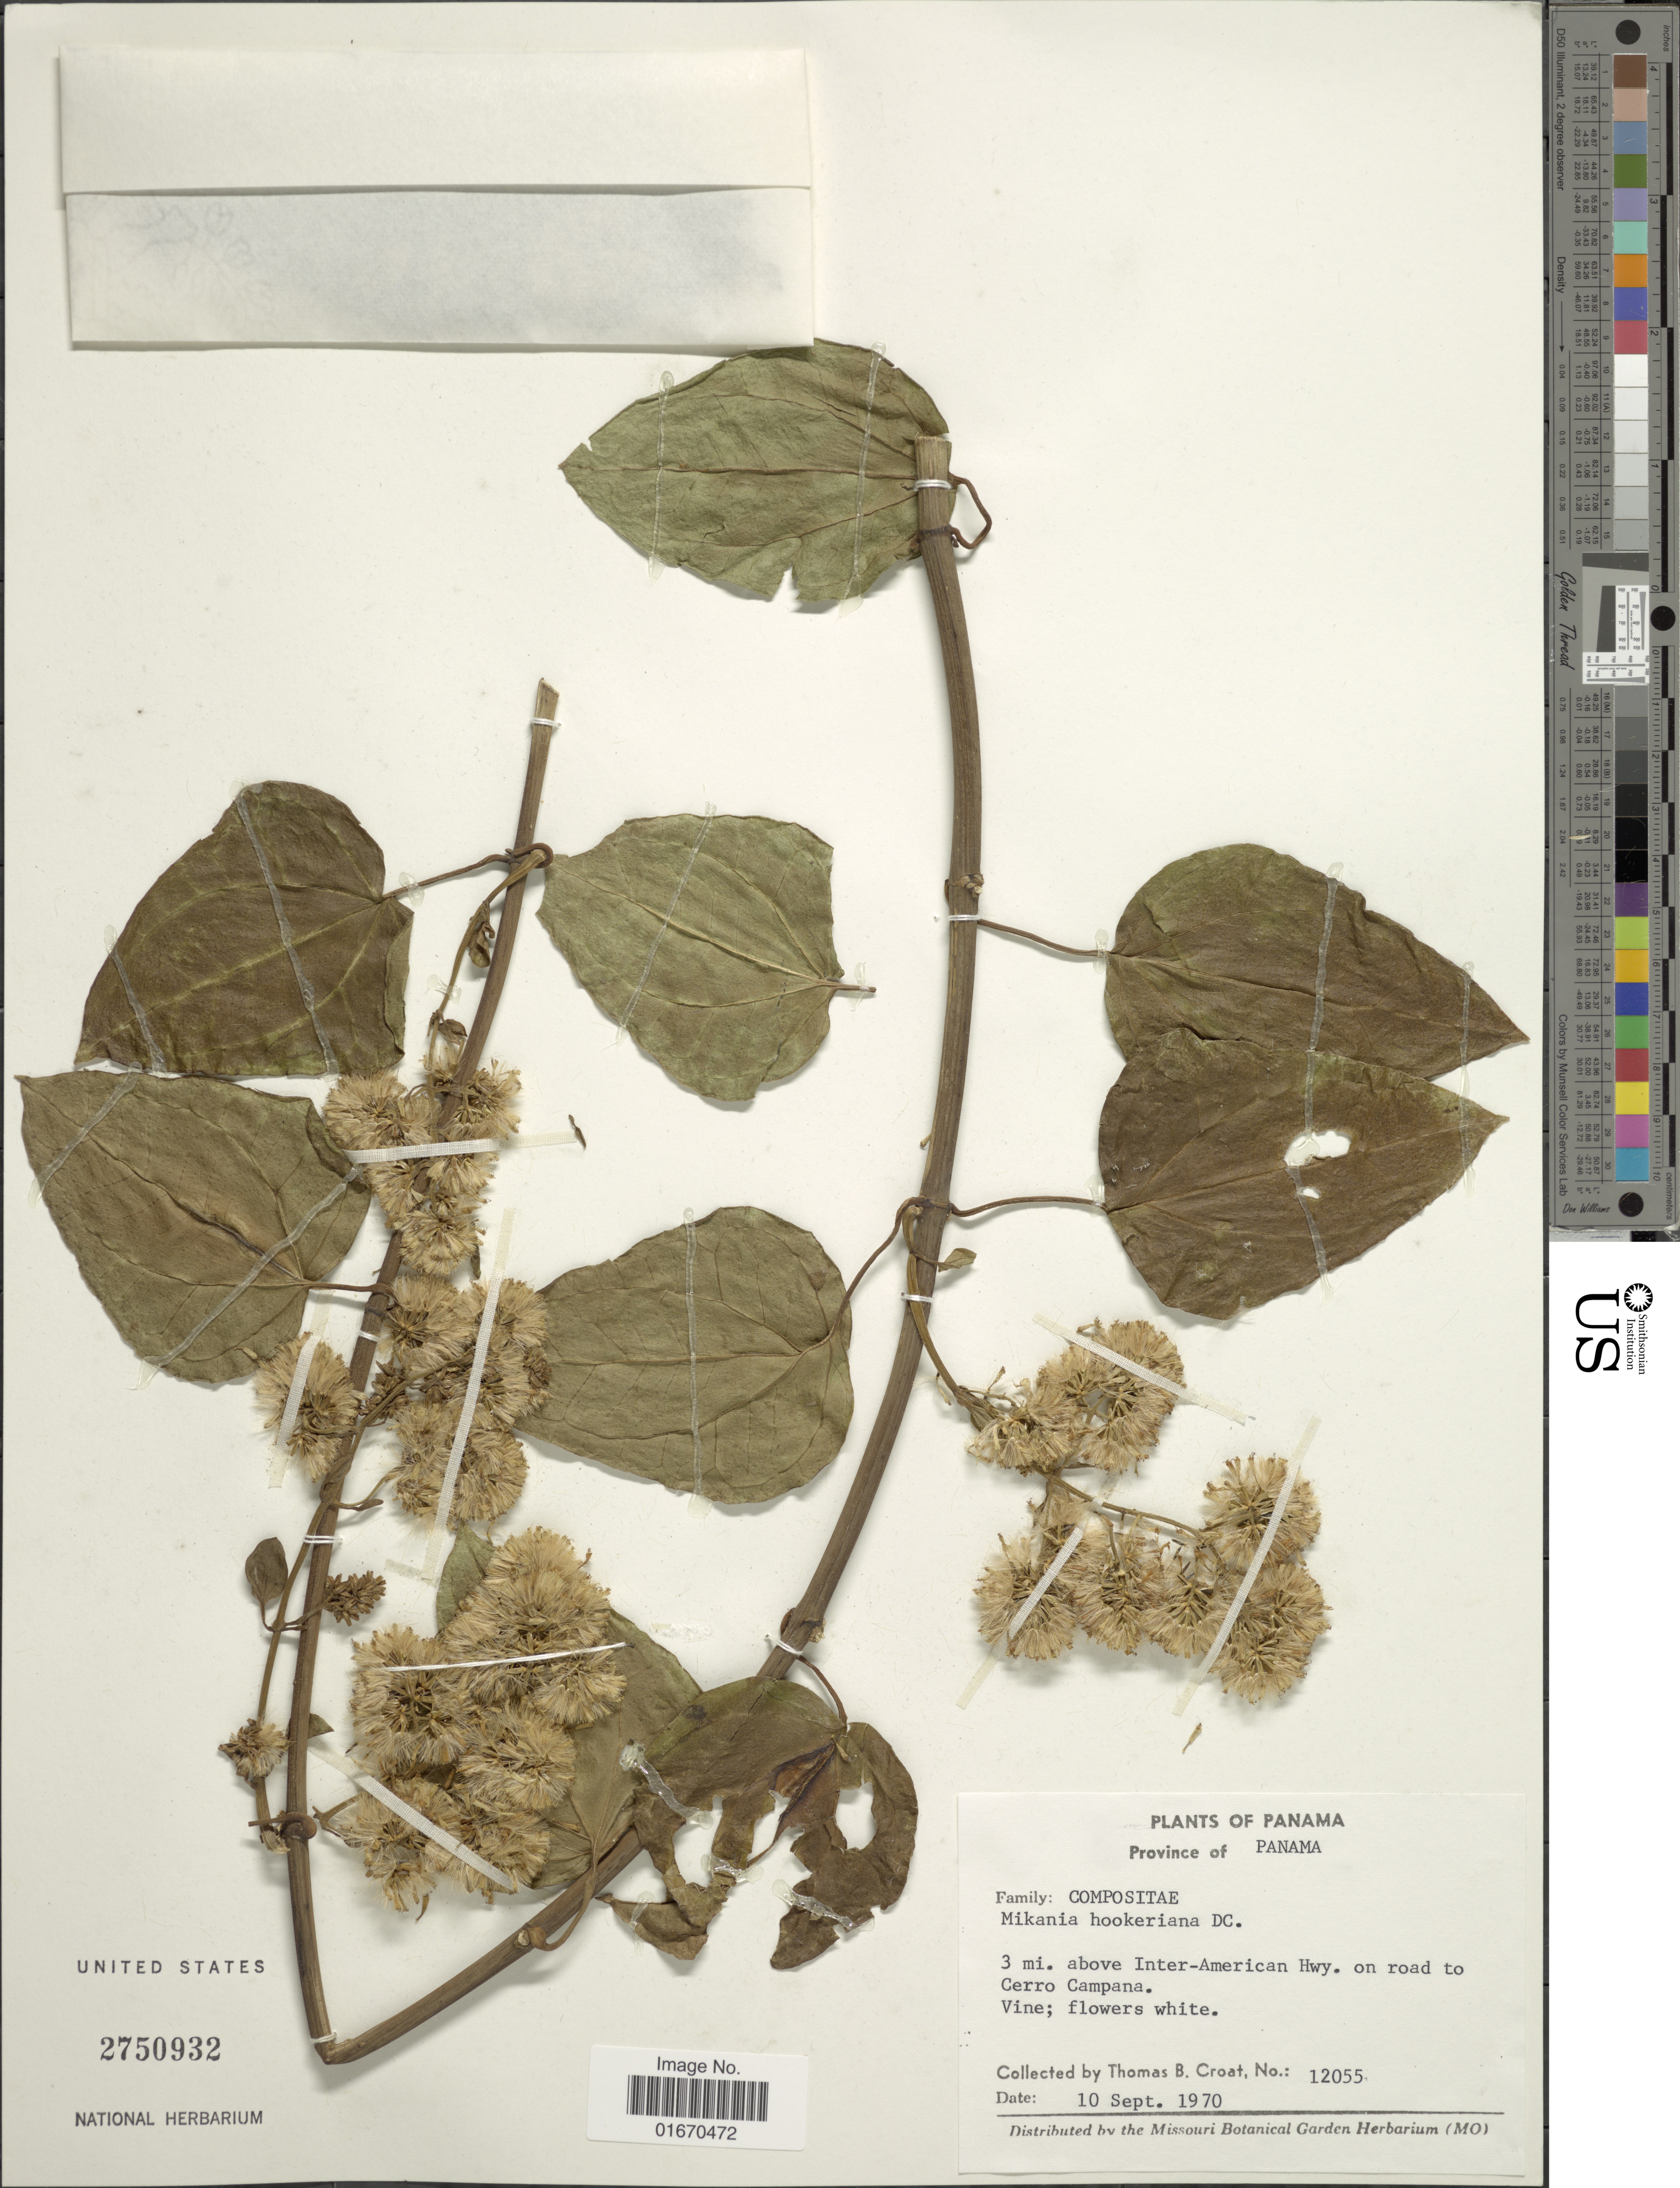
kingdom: Plantae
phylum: Tracheophyta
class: Magnoliopsida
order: Asterales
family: Asteraceae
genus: Mikania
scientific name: Mikania hookeriana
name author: DC.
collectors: T. B. Croat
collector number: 12055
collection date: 1970-09-10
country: Panama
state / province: Panamá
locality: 3 mi. above Inter-American Hwy. on road to Cerro Campana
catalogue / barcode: US 2750932